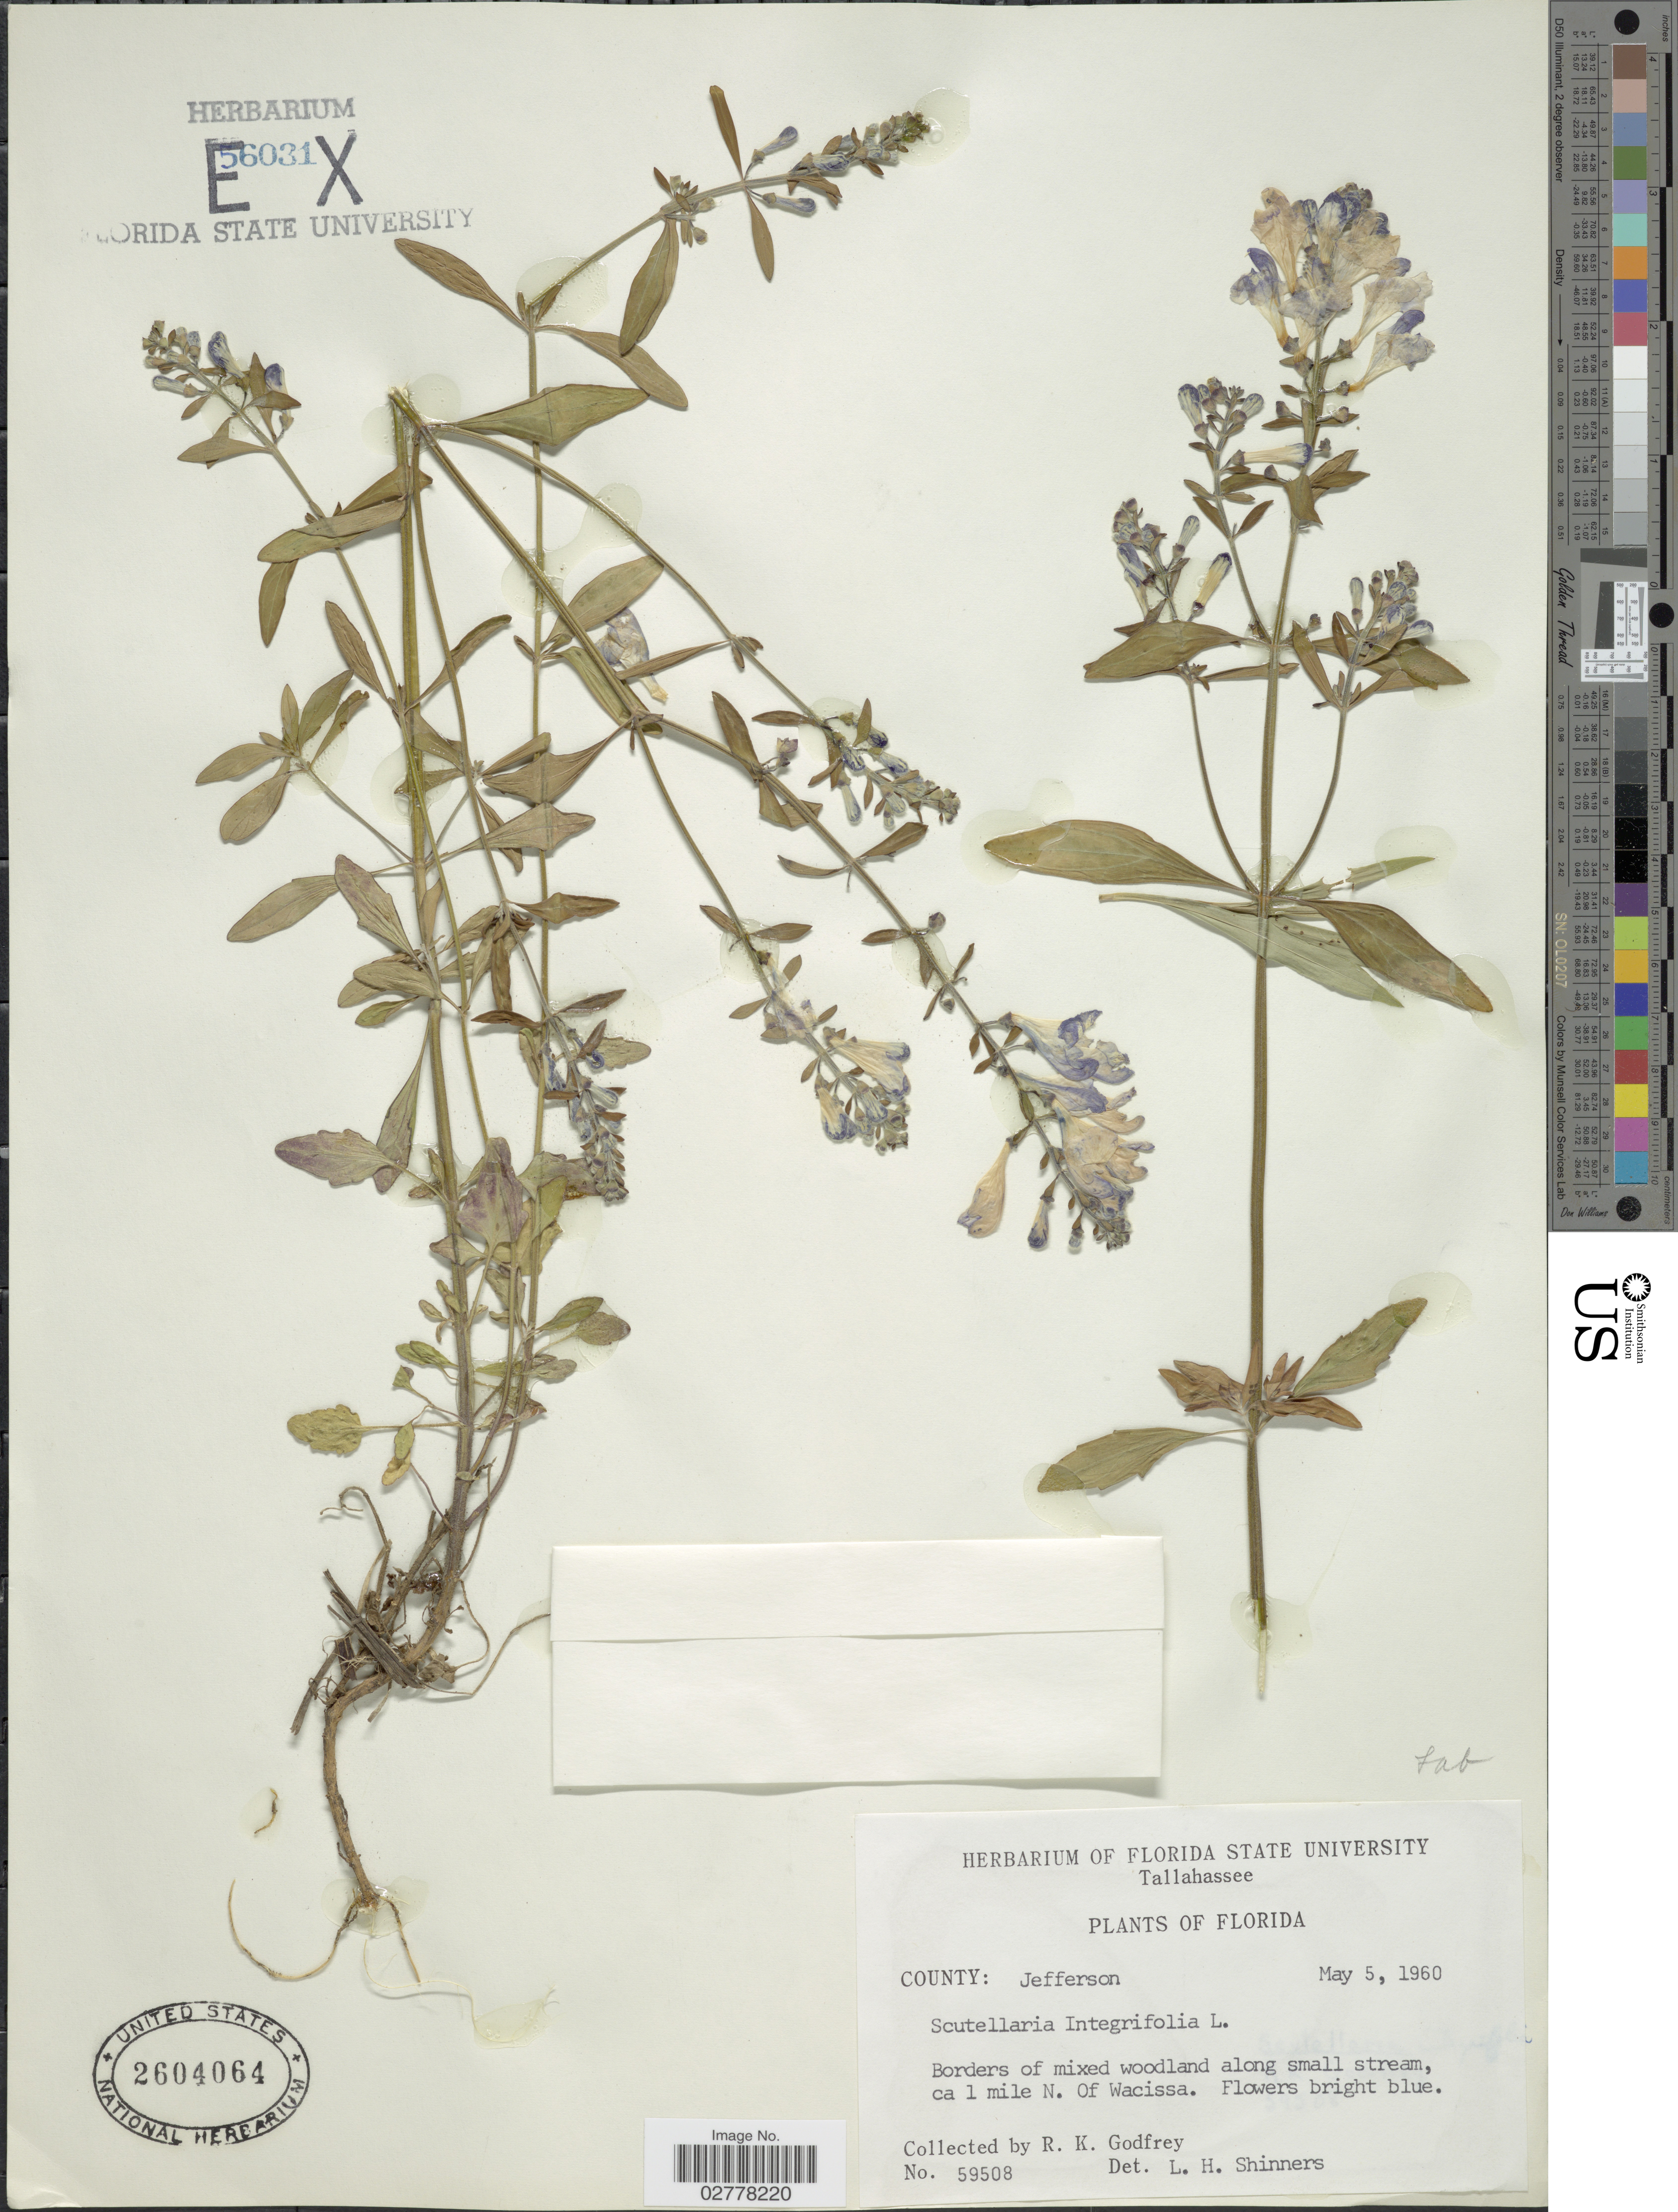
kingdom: Plantae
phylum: Tracheophyta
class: Magnoliopsida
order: Lamiales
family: Lamiaceae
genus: Scutellaria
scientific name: Scutellaria integrifolia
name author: L.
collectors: R. K. Godfrey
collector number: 59508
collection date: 1960-05-05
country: United States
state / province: Florida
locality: County: Jefferson. Borders of mixed woodland along small stream, ca 1 mile N. of Wacissa.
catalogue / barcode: US 2604064